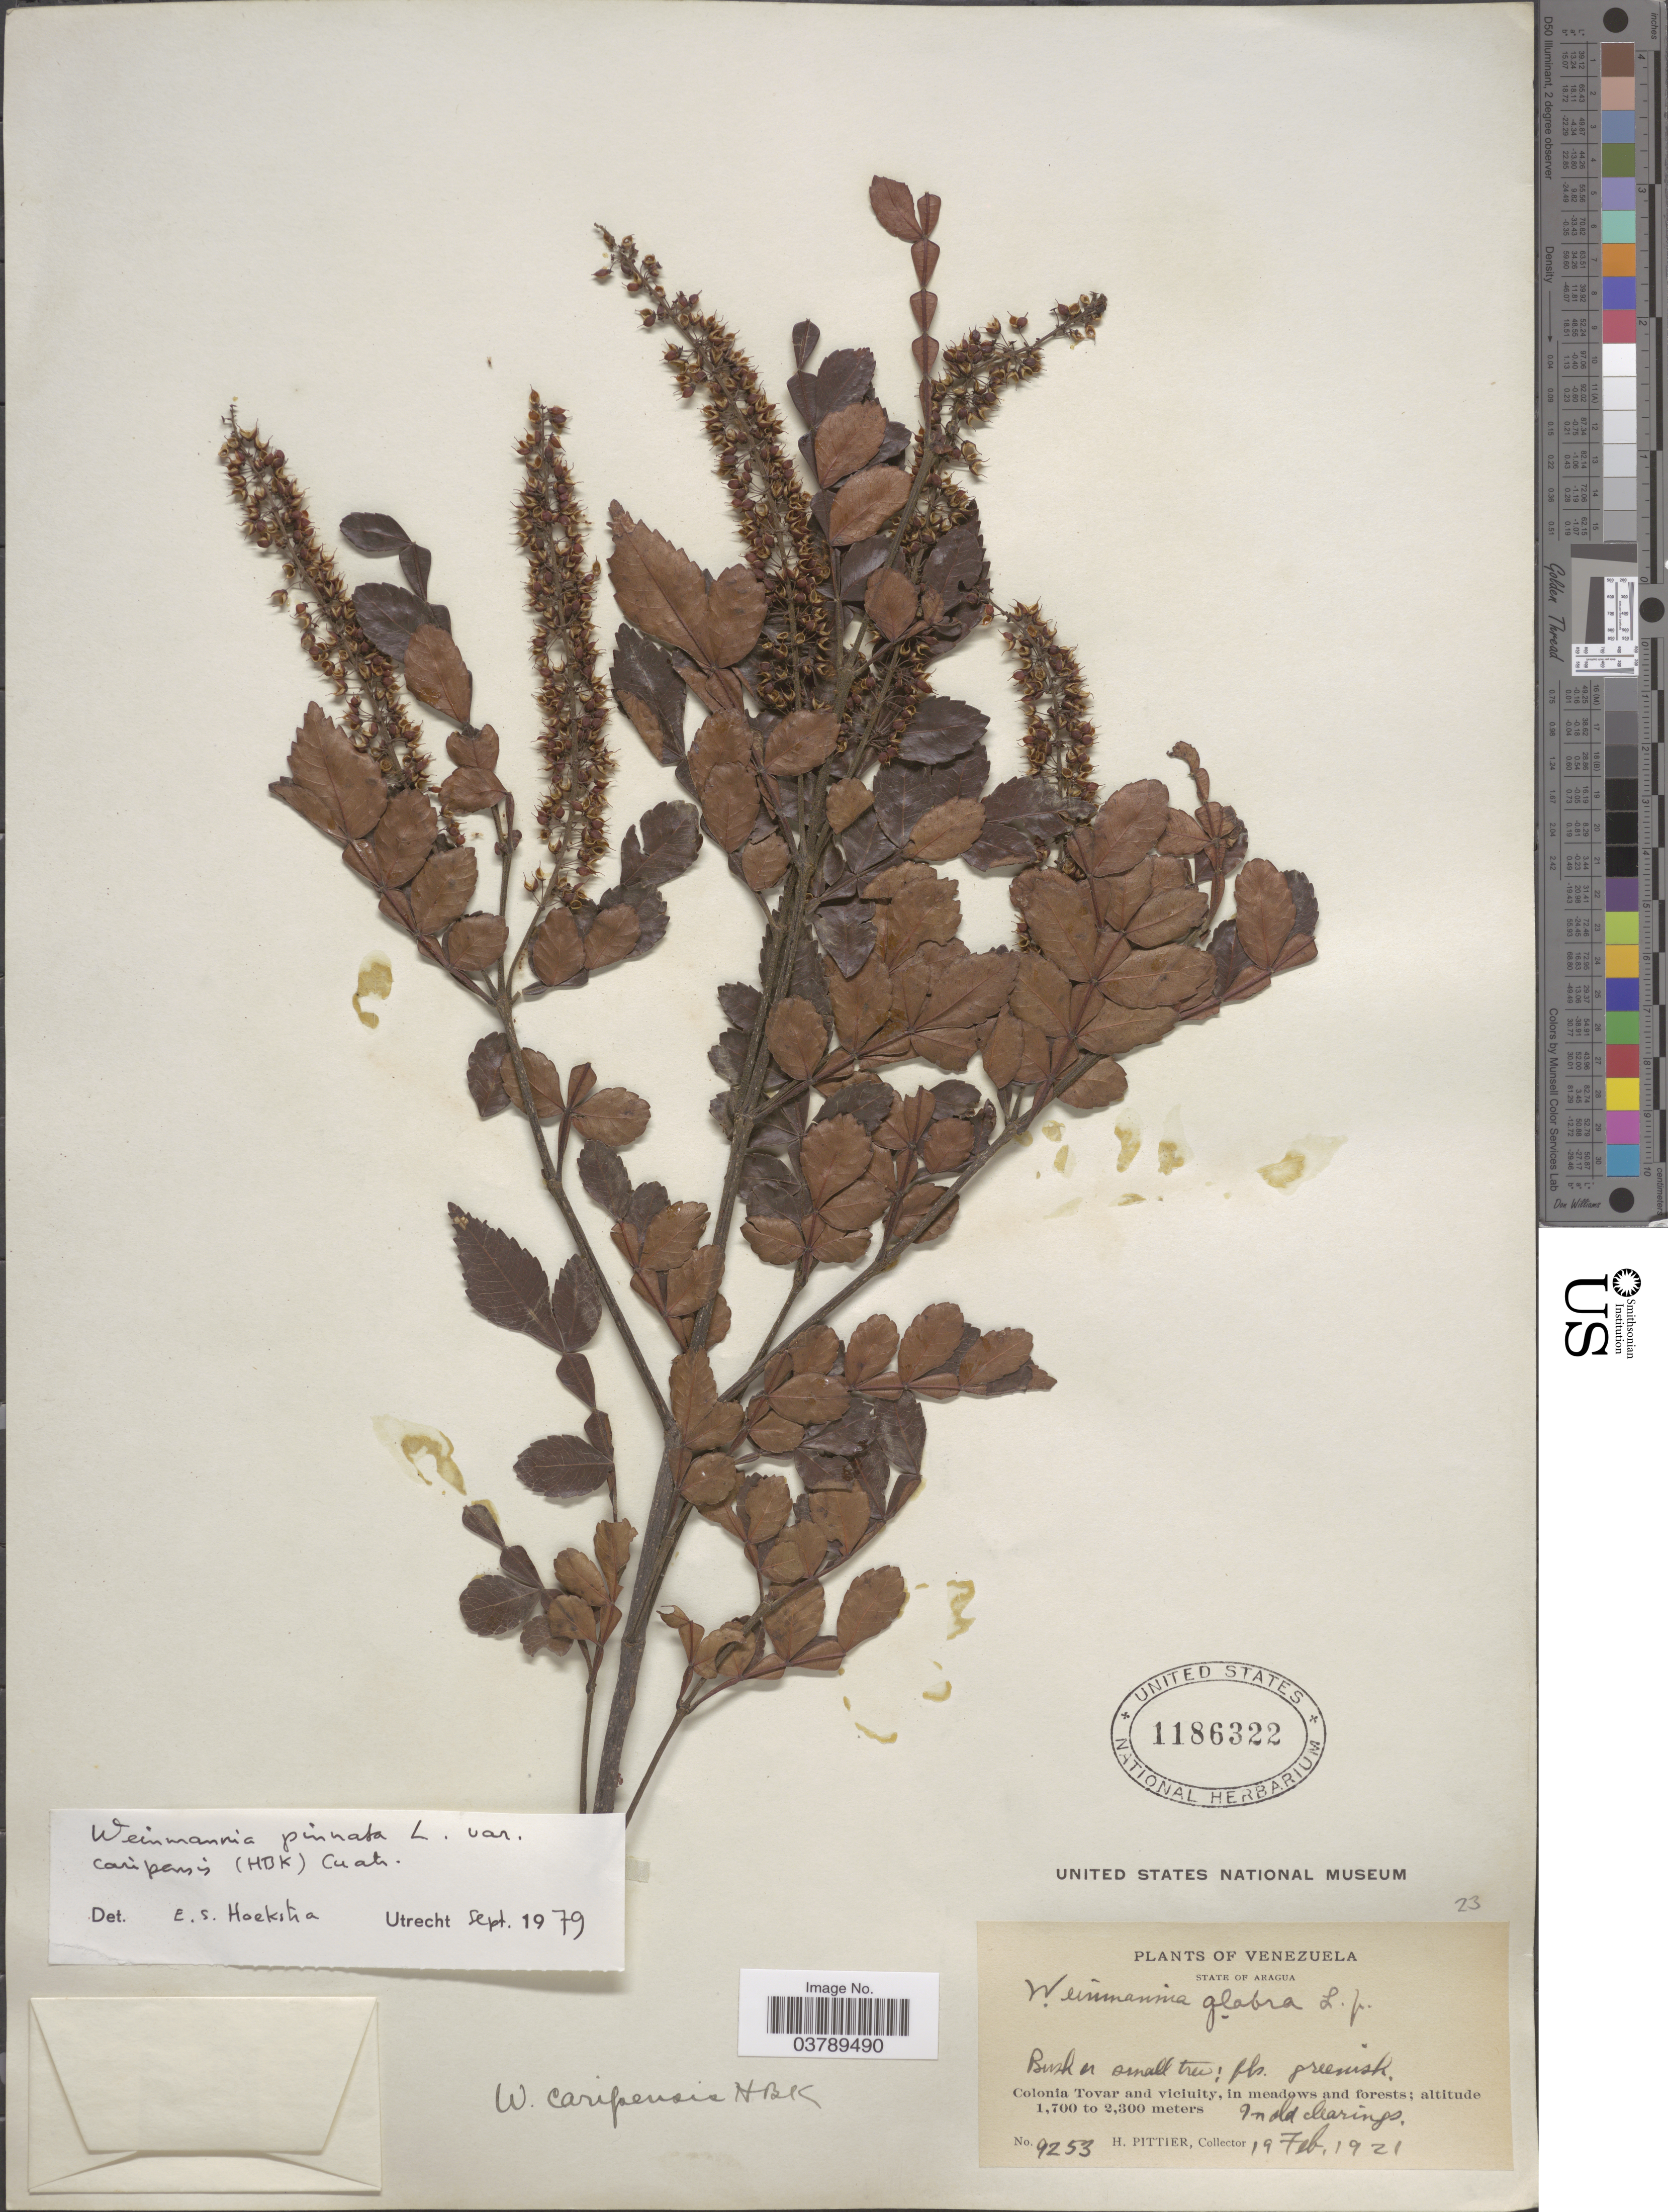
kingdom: Plantae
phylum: Tracheophyta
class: Magnoliopsida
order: Oxalidales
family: Cunoniaceae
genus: Weinmannia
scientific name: Weinmannia pinnata var. caripensis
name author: (Kunth) Cuatrec.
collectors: H. F. Pittier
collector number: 9253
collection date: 1921-02-19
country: Venezuela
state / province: Aragua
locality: Colonia Tovar and vicinity.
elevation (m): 1700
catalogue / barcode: US 1186322